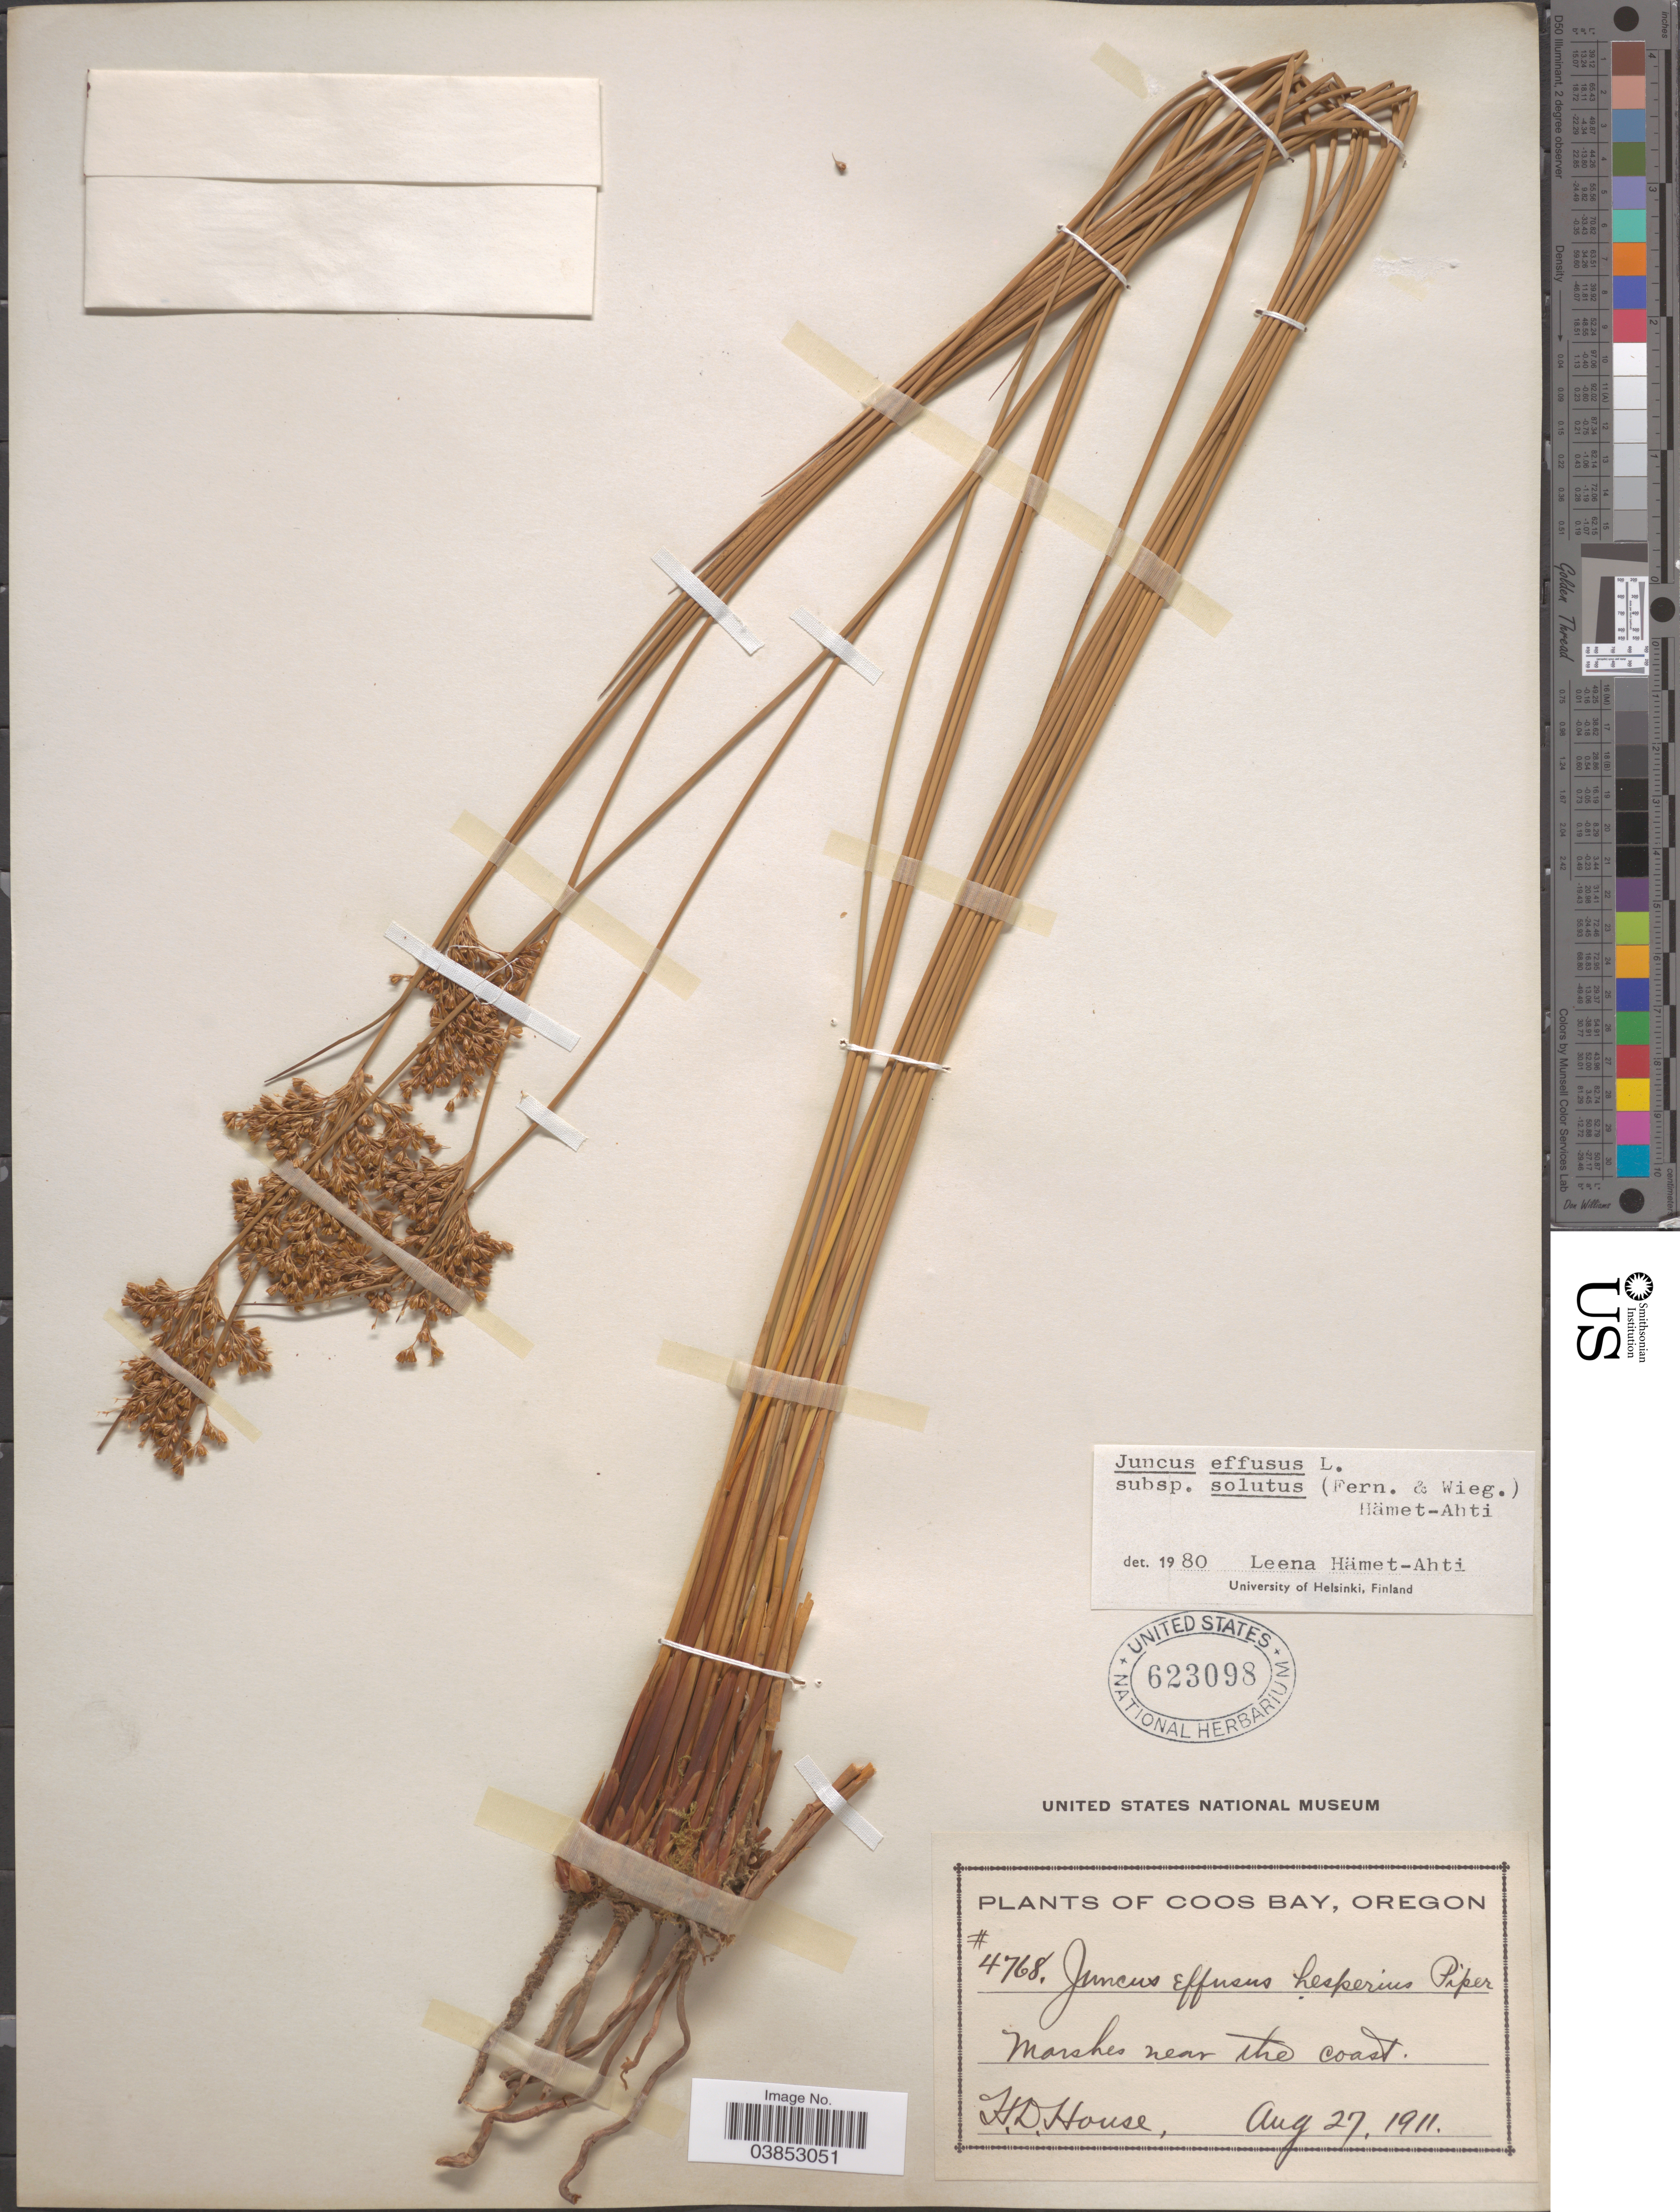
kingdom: Plantae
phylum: Tracheophyta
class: Liliopsida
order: Poales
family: Juncaceae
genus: Juncus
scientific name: Juncus effusus var. solutus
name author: Fernald & Wiegand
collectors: J. House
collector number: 4768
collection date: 1911-08-27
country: United States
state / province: Oregon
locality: Coos Bay. Marshes near the coast.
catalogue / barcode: US 623098